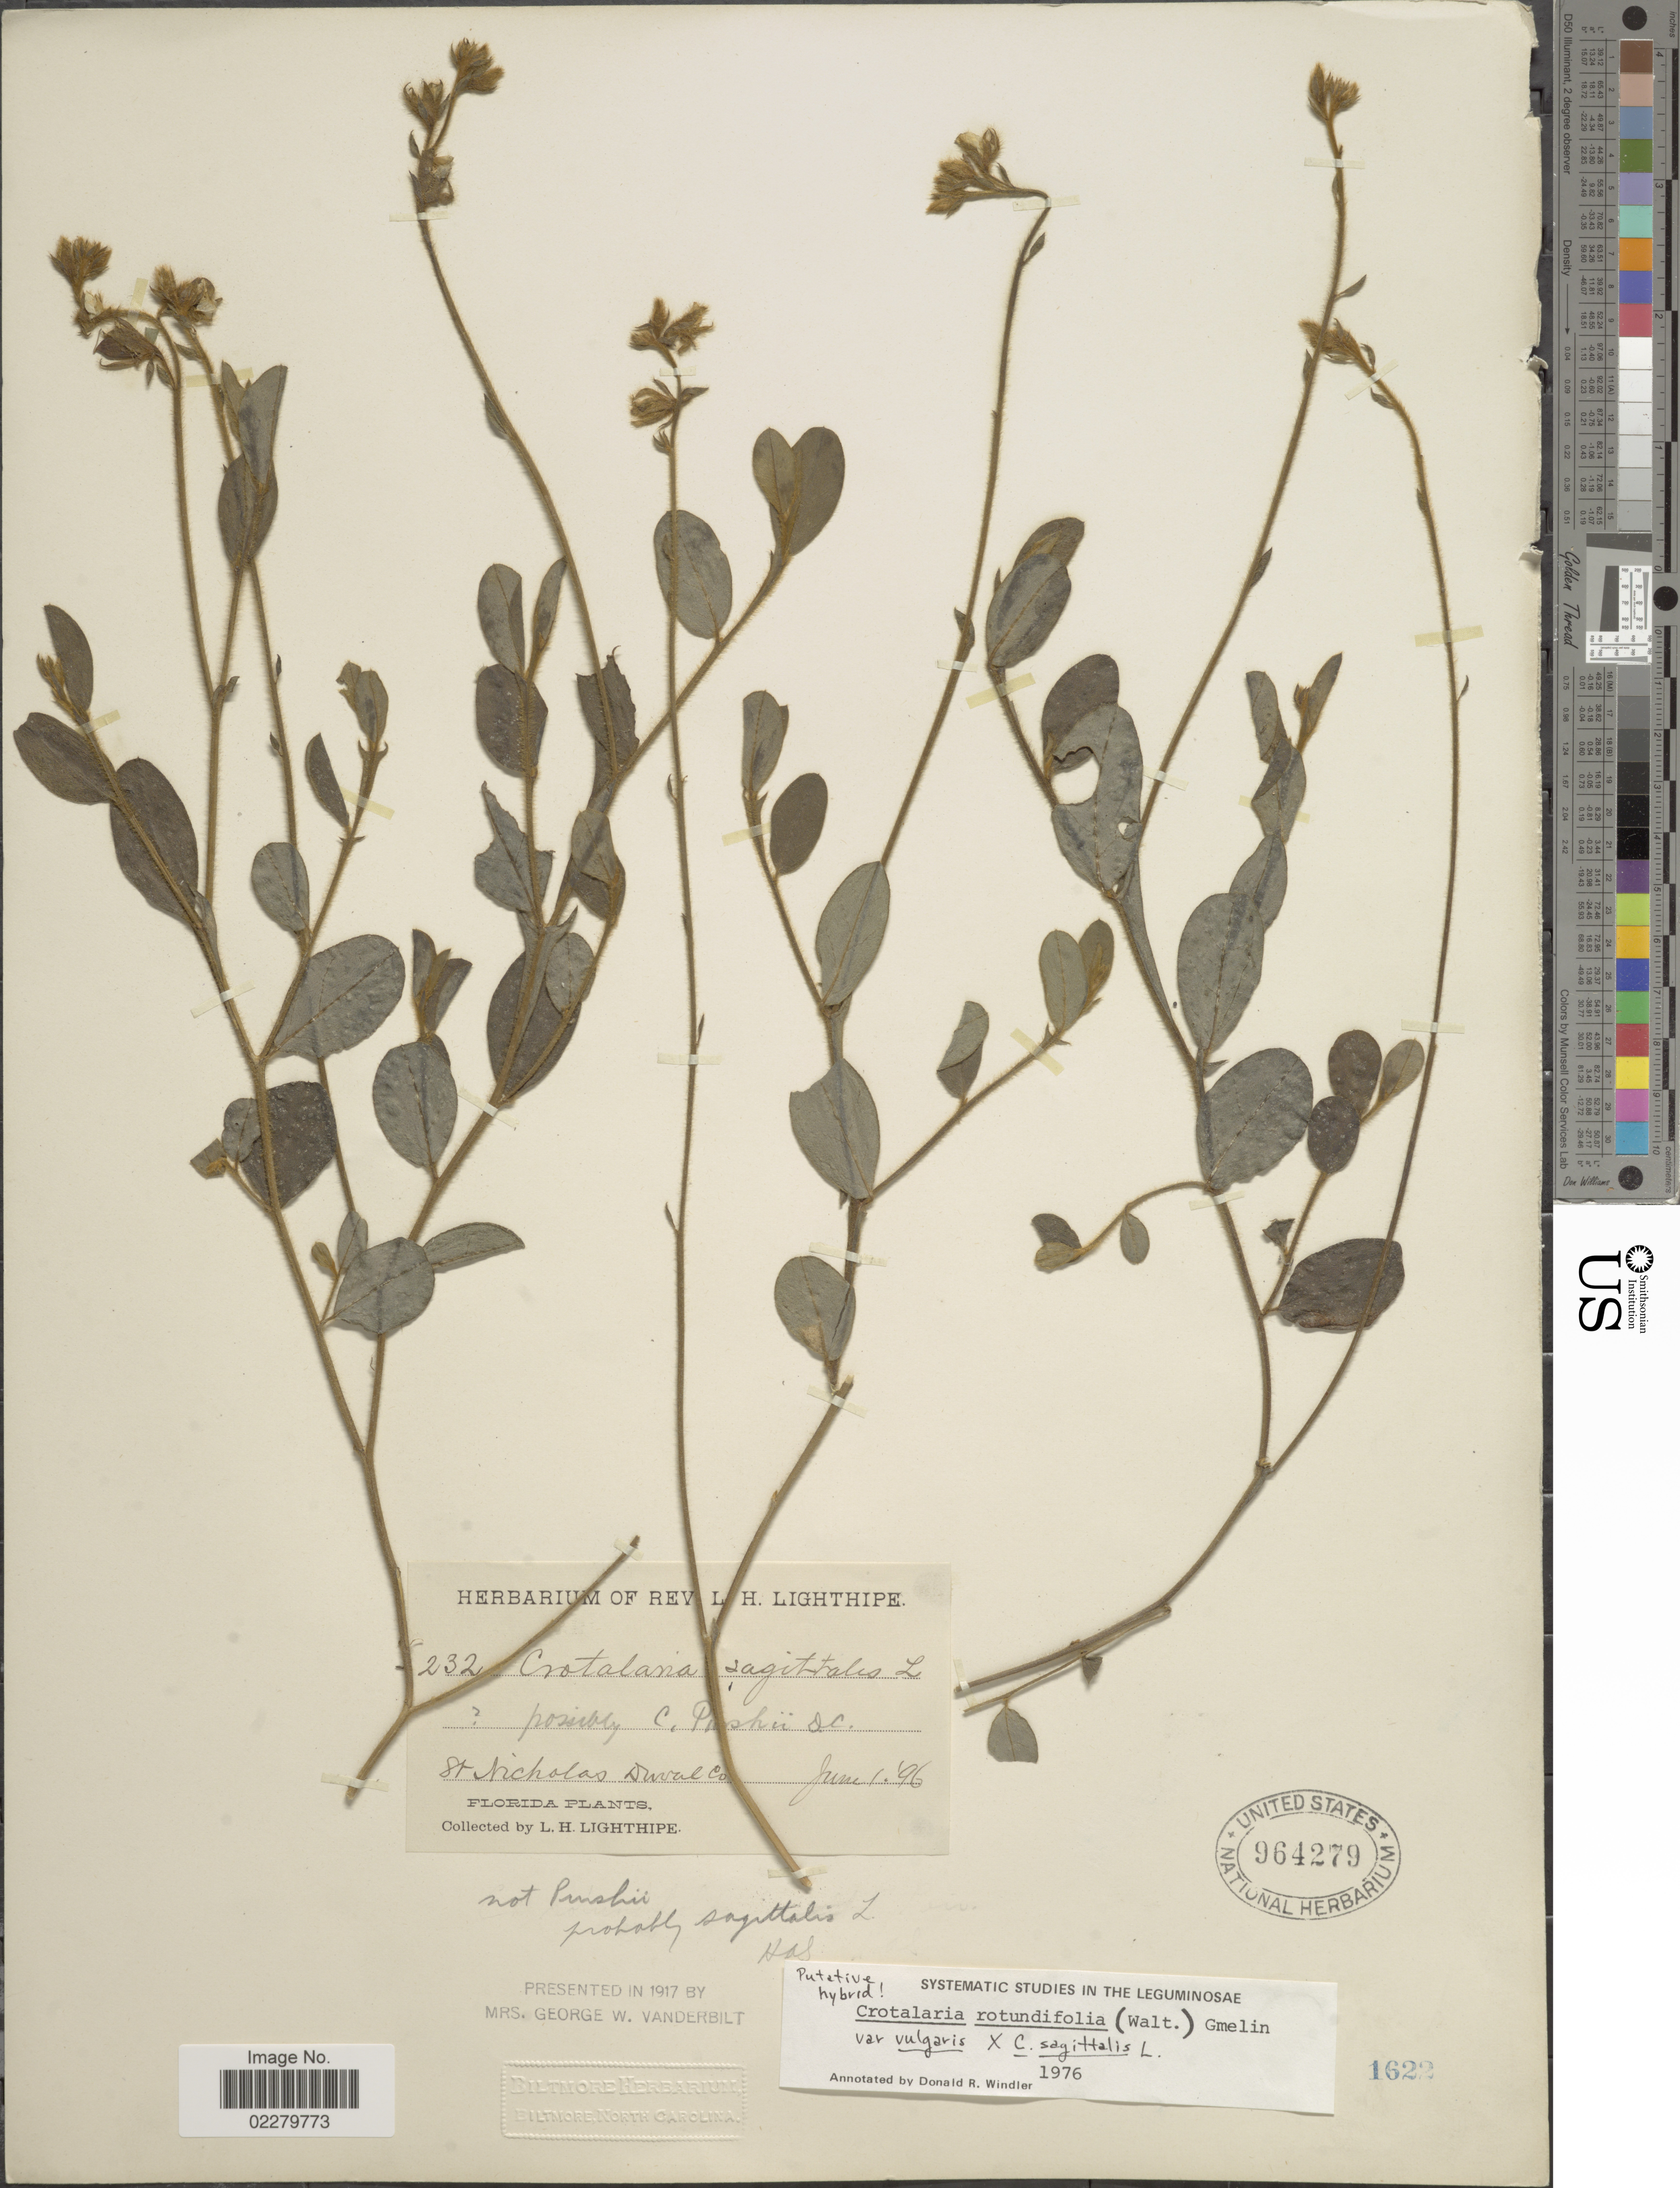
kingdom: Plantae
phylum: Tracheophyta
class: Magnoliopsida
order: Fabales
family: Fabaceae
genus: Crotalaria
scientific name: Crotalaria rotundifolia var. rotundifolia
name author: (Walter) J.F. Gmel.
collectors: L. H. Lighthipe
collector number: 232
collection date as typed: Transcribed d/m/y: 1/6/96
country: United States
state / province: Florida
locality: St Nicholas, Duval Co.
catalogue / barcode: US 964279